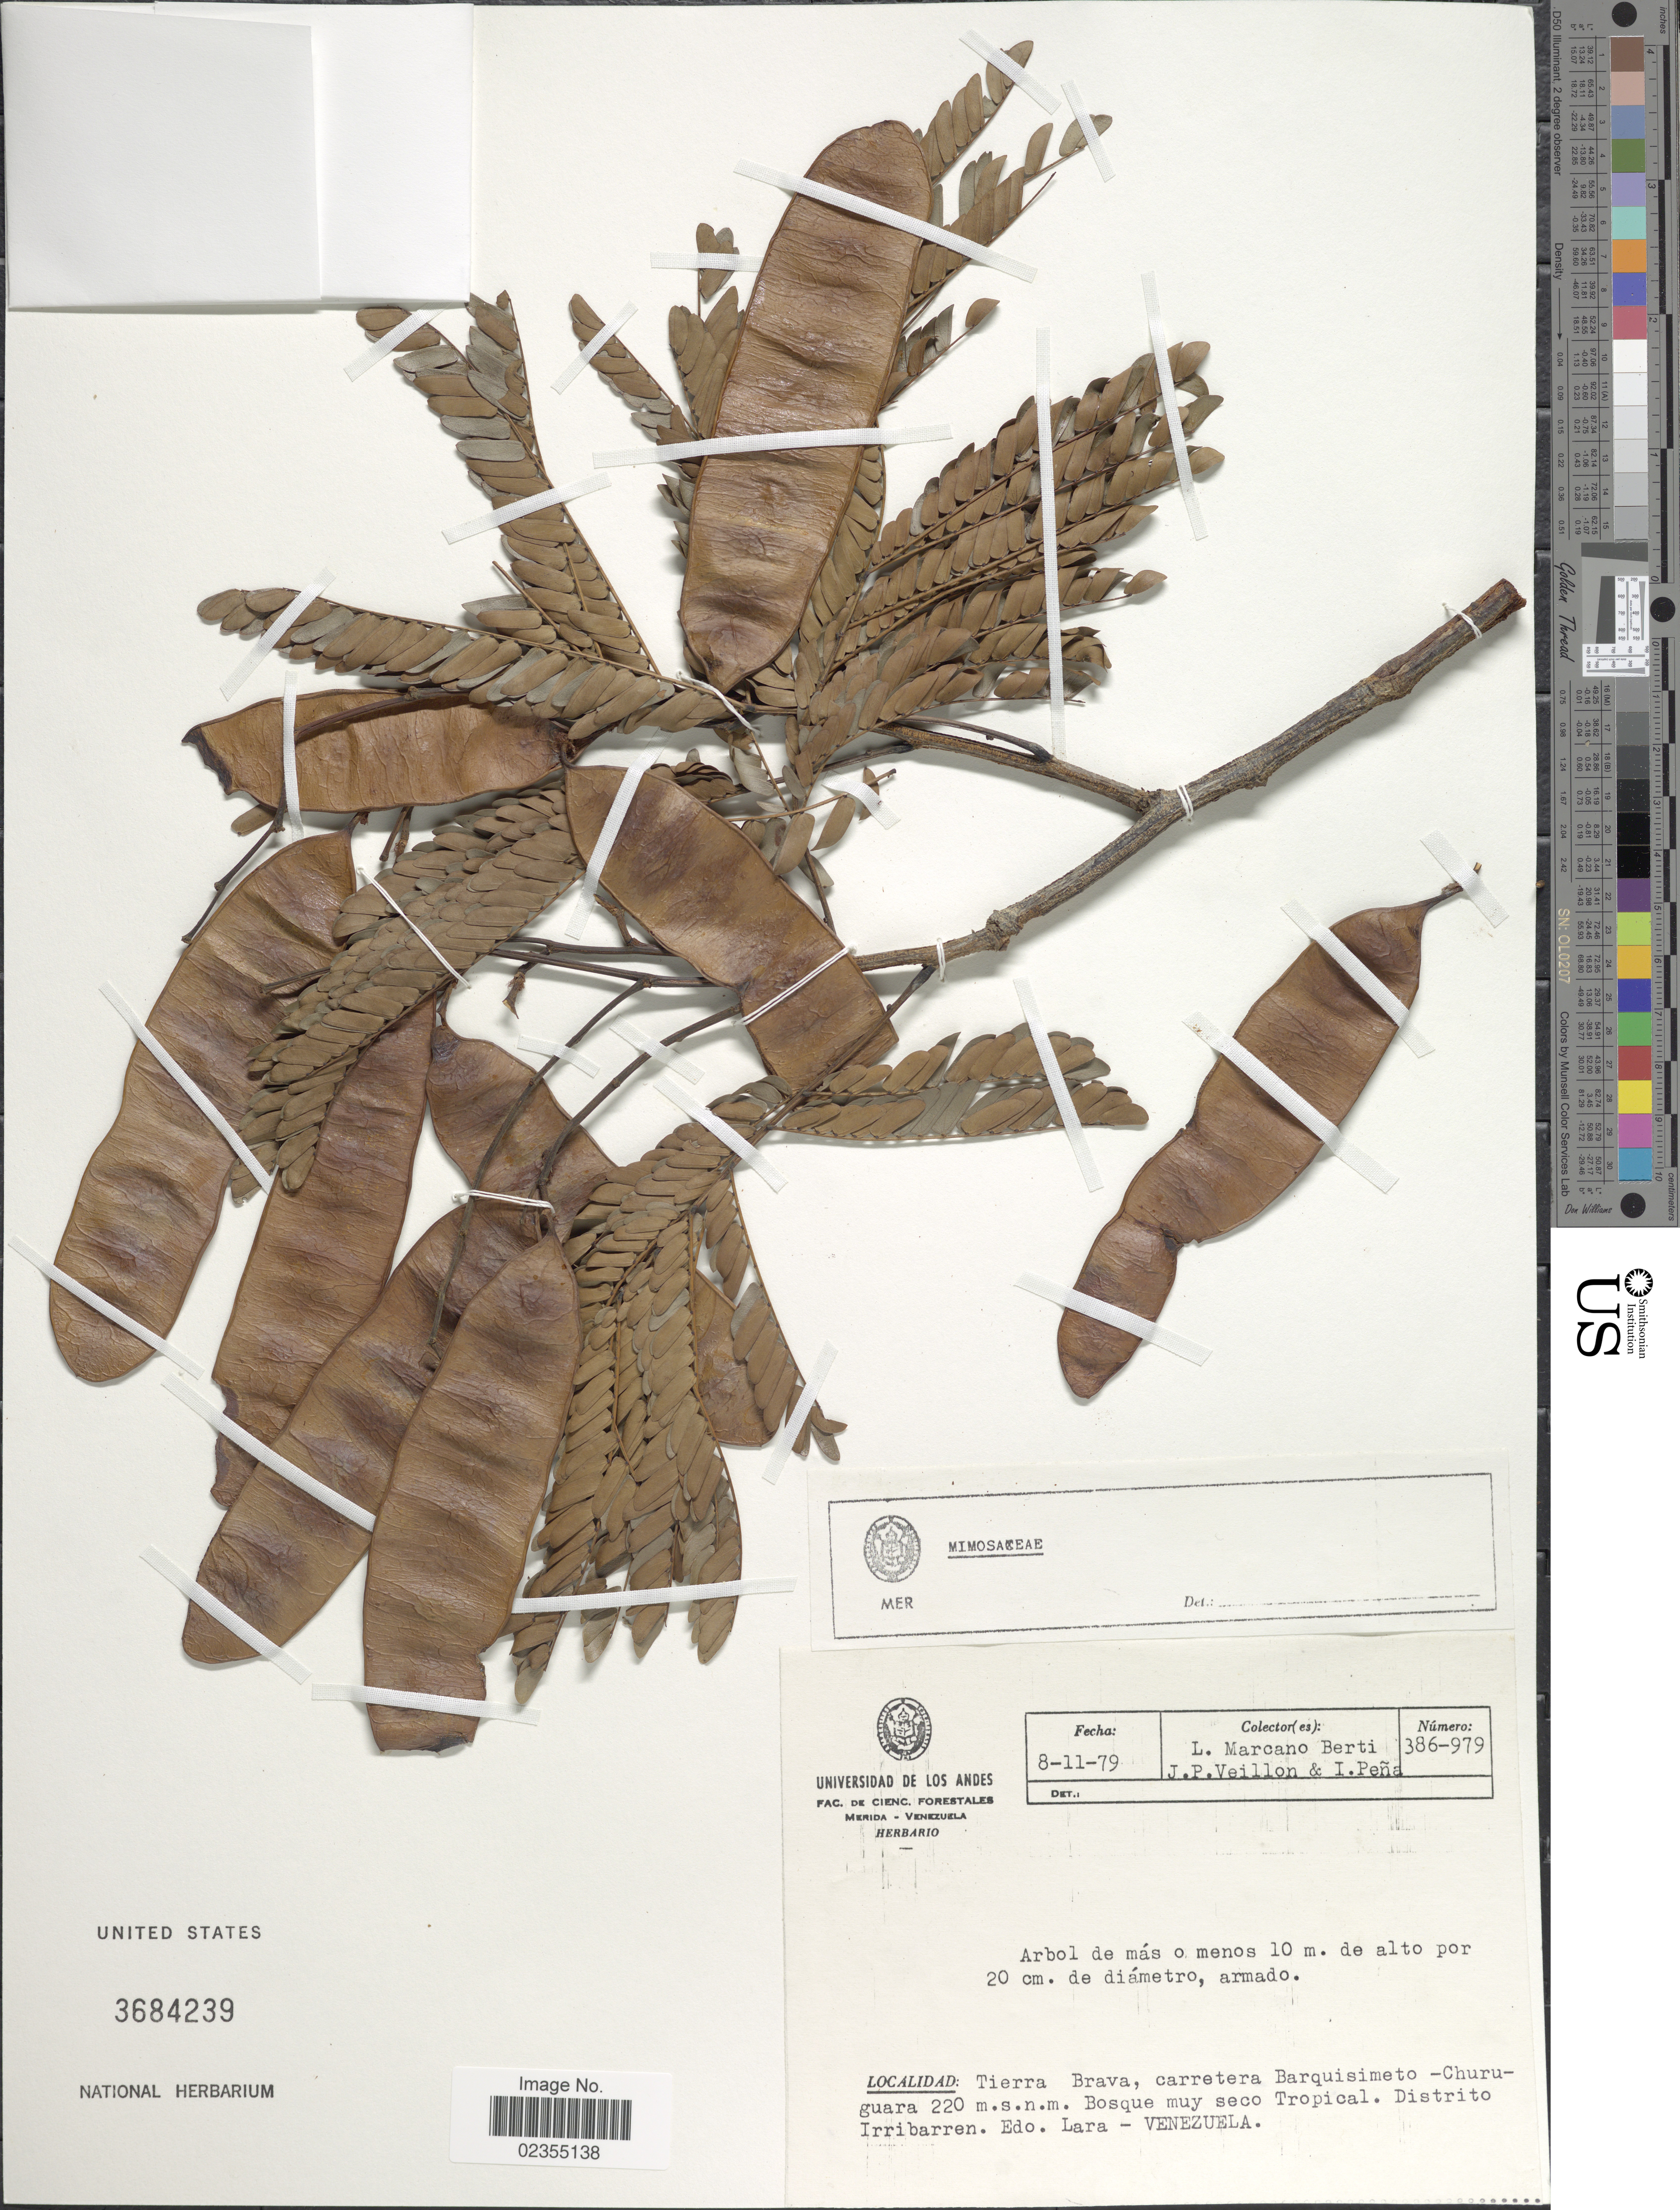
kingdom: Plantae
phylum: Tracheophyta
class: Magnoliopsida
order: Fabales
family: Fabaceae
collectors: L. Marcano-Berti, J. Veillon & I. Pena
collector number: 386-979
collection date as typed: Transcribed d/m/y: 8/11/79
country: Venezuela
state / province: Lara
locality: Tierra Brava, carretera Barquisimeto-Churuguara. Distrito Irribarren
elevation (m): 220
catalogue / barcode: US 3684239